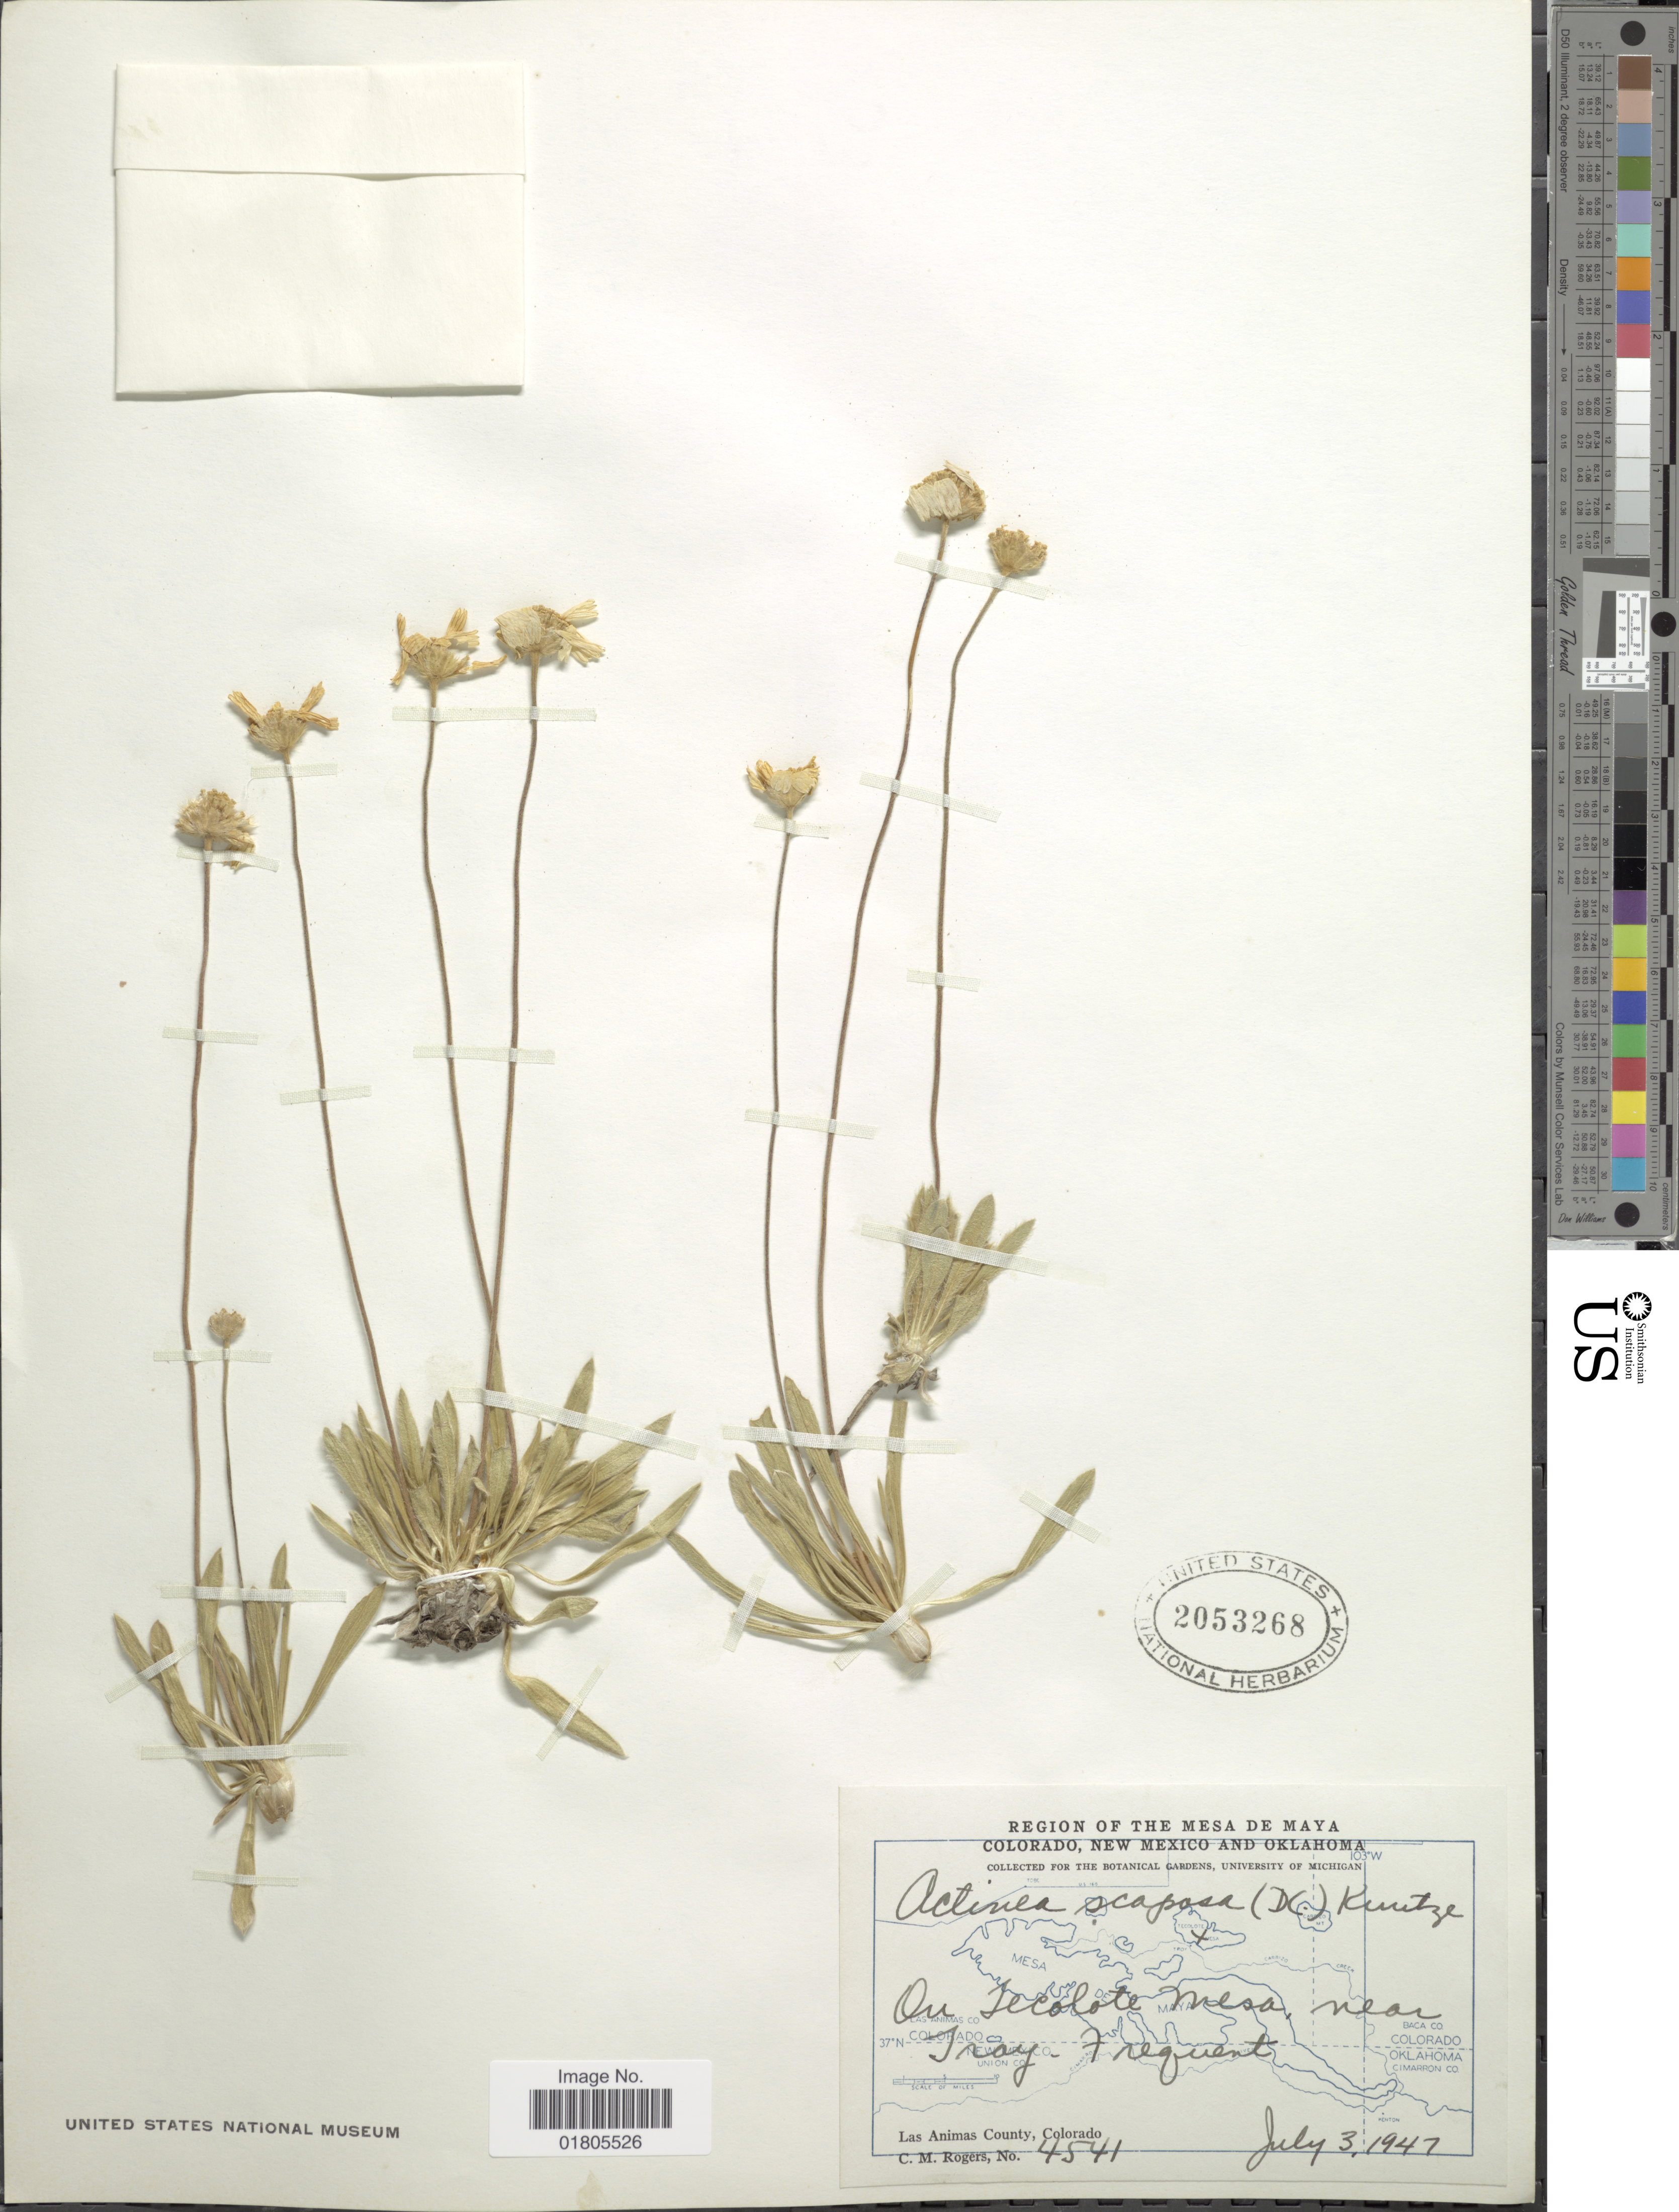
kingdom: Plantae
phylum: Tracheophyta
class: Magnoliopsida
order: Asterales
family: Asteraceae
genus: Actinea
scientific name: Actinea scaposa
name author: (DC.) Kuntze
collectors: C. M. Rogers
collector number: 4541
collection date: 1947-07-03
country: United States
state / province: Colorado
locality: Region of the Mesa de Maya. On Secolote Mesa, near Tray. Las Animas County, Colorado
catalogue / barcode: US 2053268